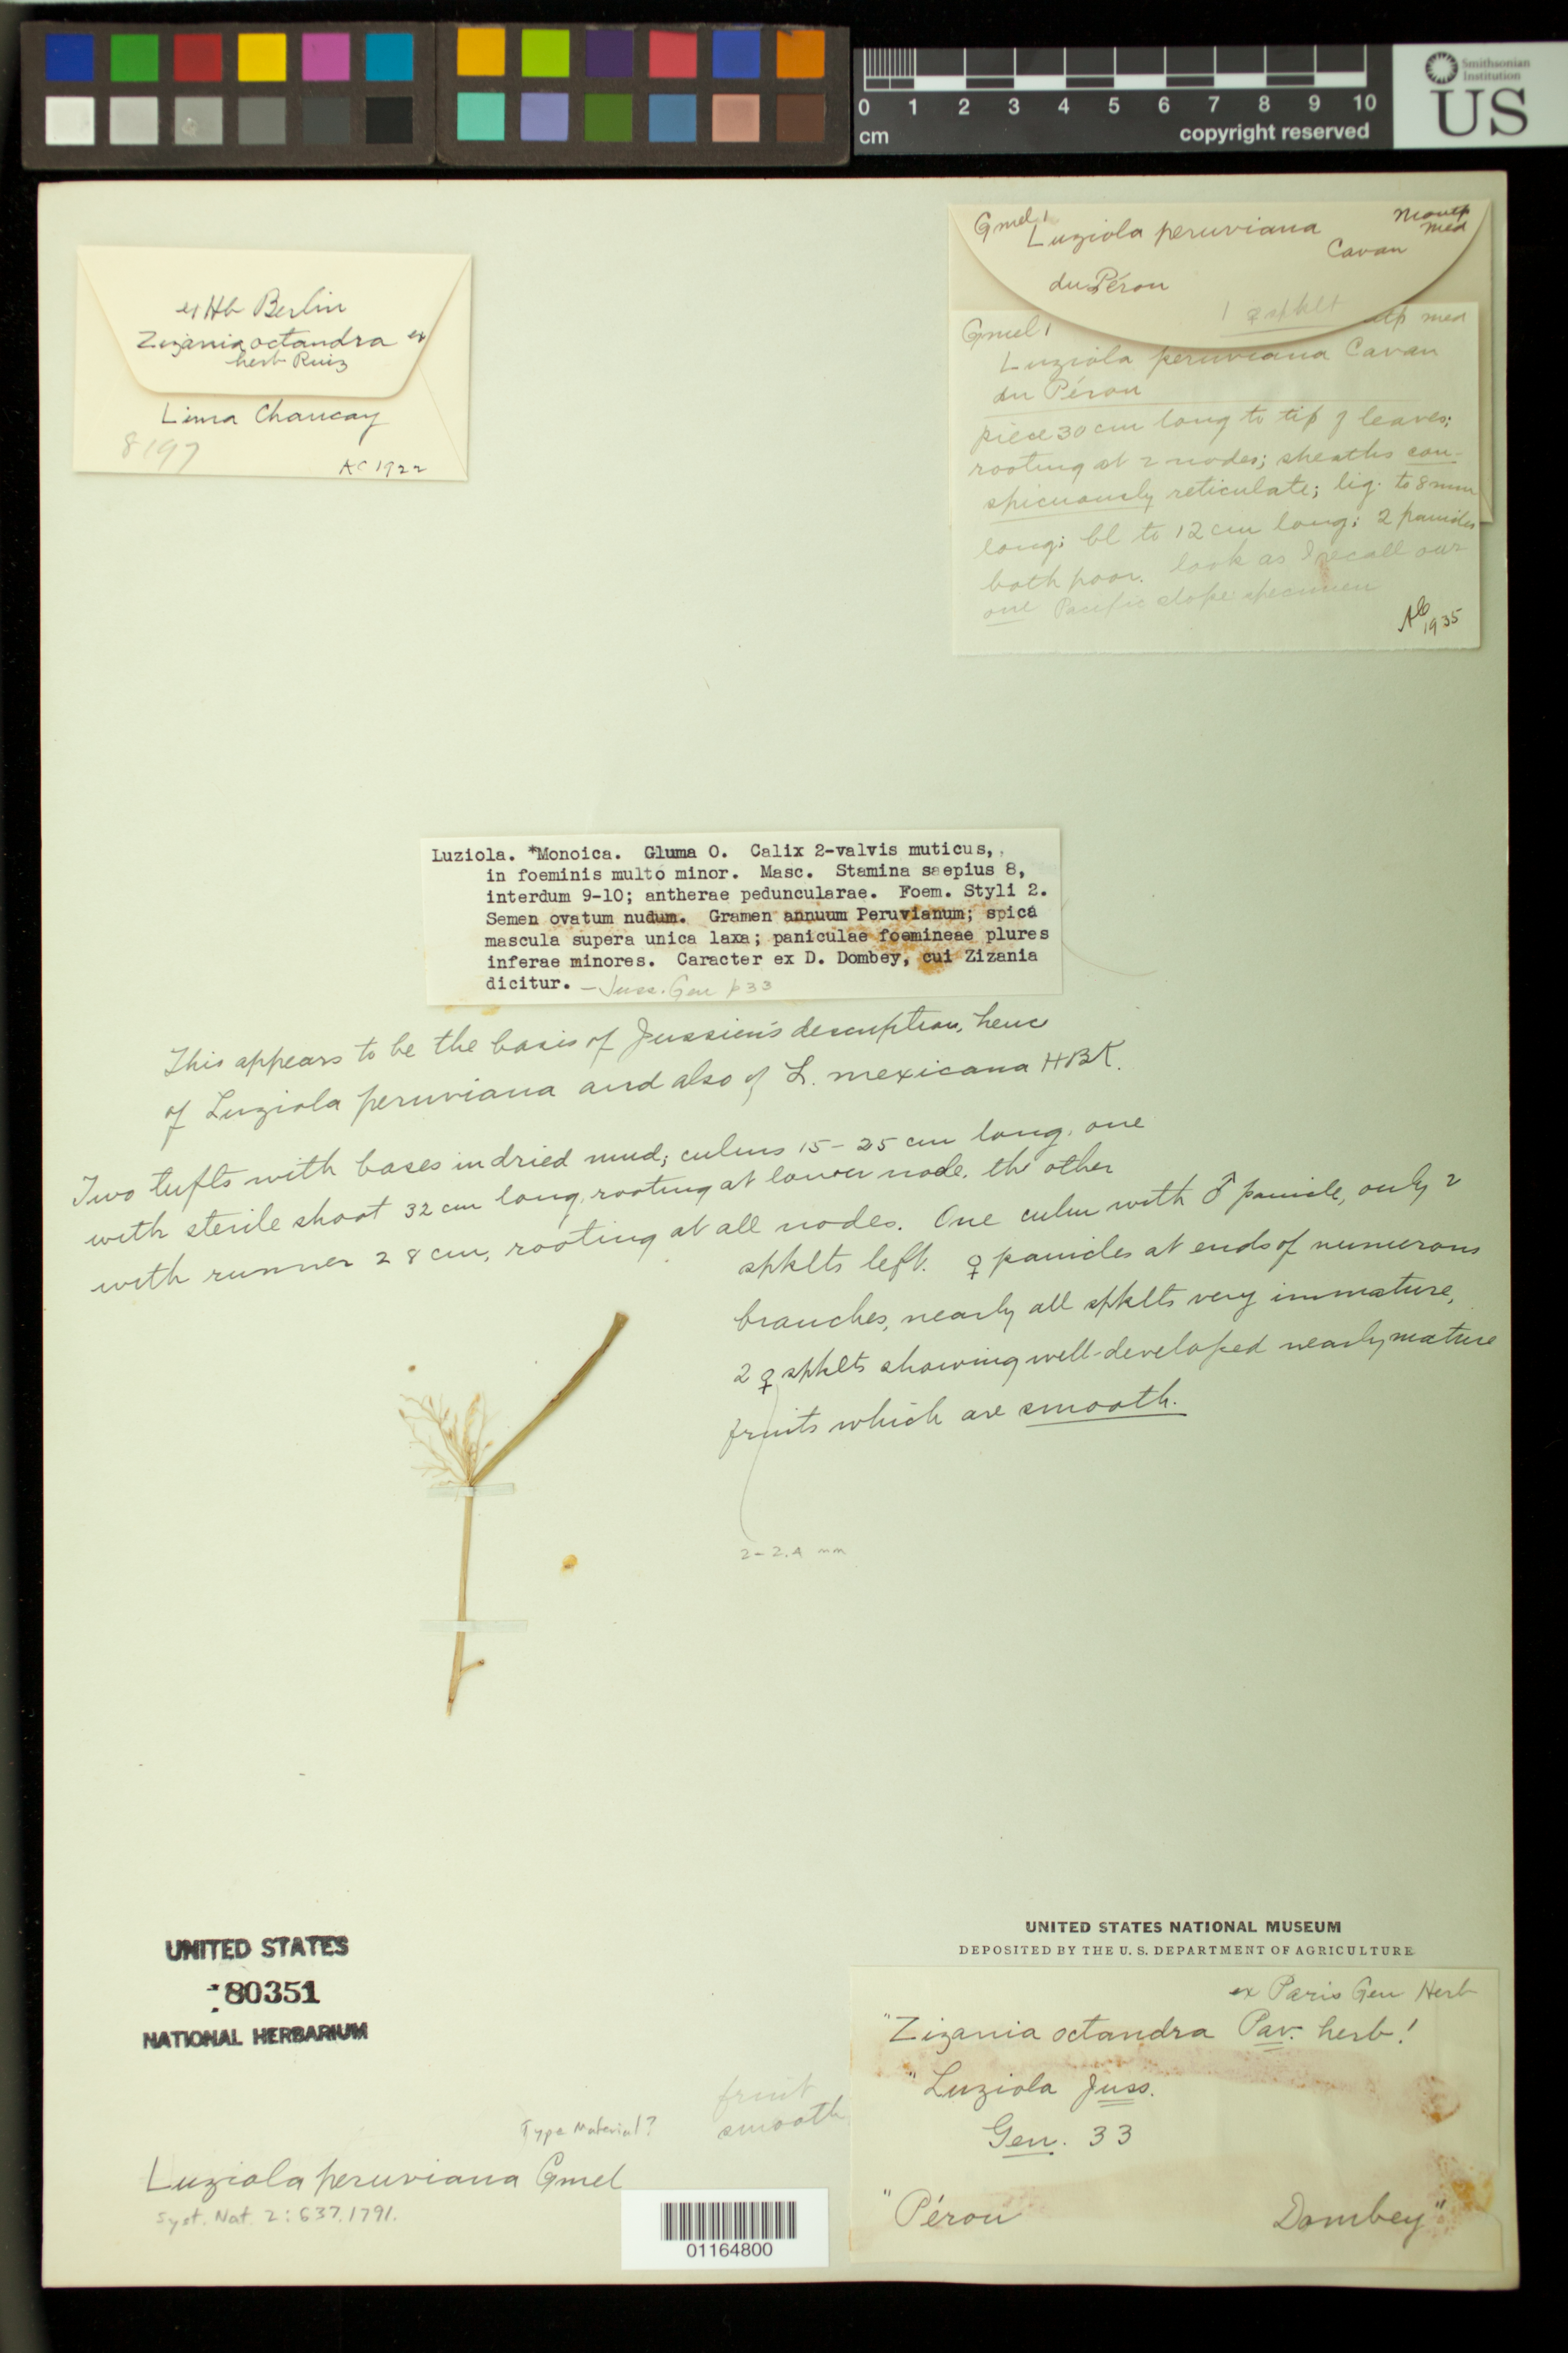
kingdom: Plantae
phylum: Tracheophyta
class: Liliopsida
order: Poales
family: Poaceae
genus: Luziola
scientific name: Luziola peruviana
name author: Juss. ex J.F. Gmel.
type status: Possible Type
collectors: J. Dombey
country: Peru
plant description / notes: Fragmentary material of type (?) specimen ex herb. Paris. Also on sheet are 2 additional fragmentary specimens of uncertain status, ex herb. Berlin, ex herb. Montp.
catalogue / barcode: US 80351